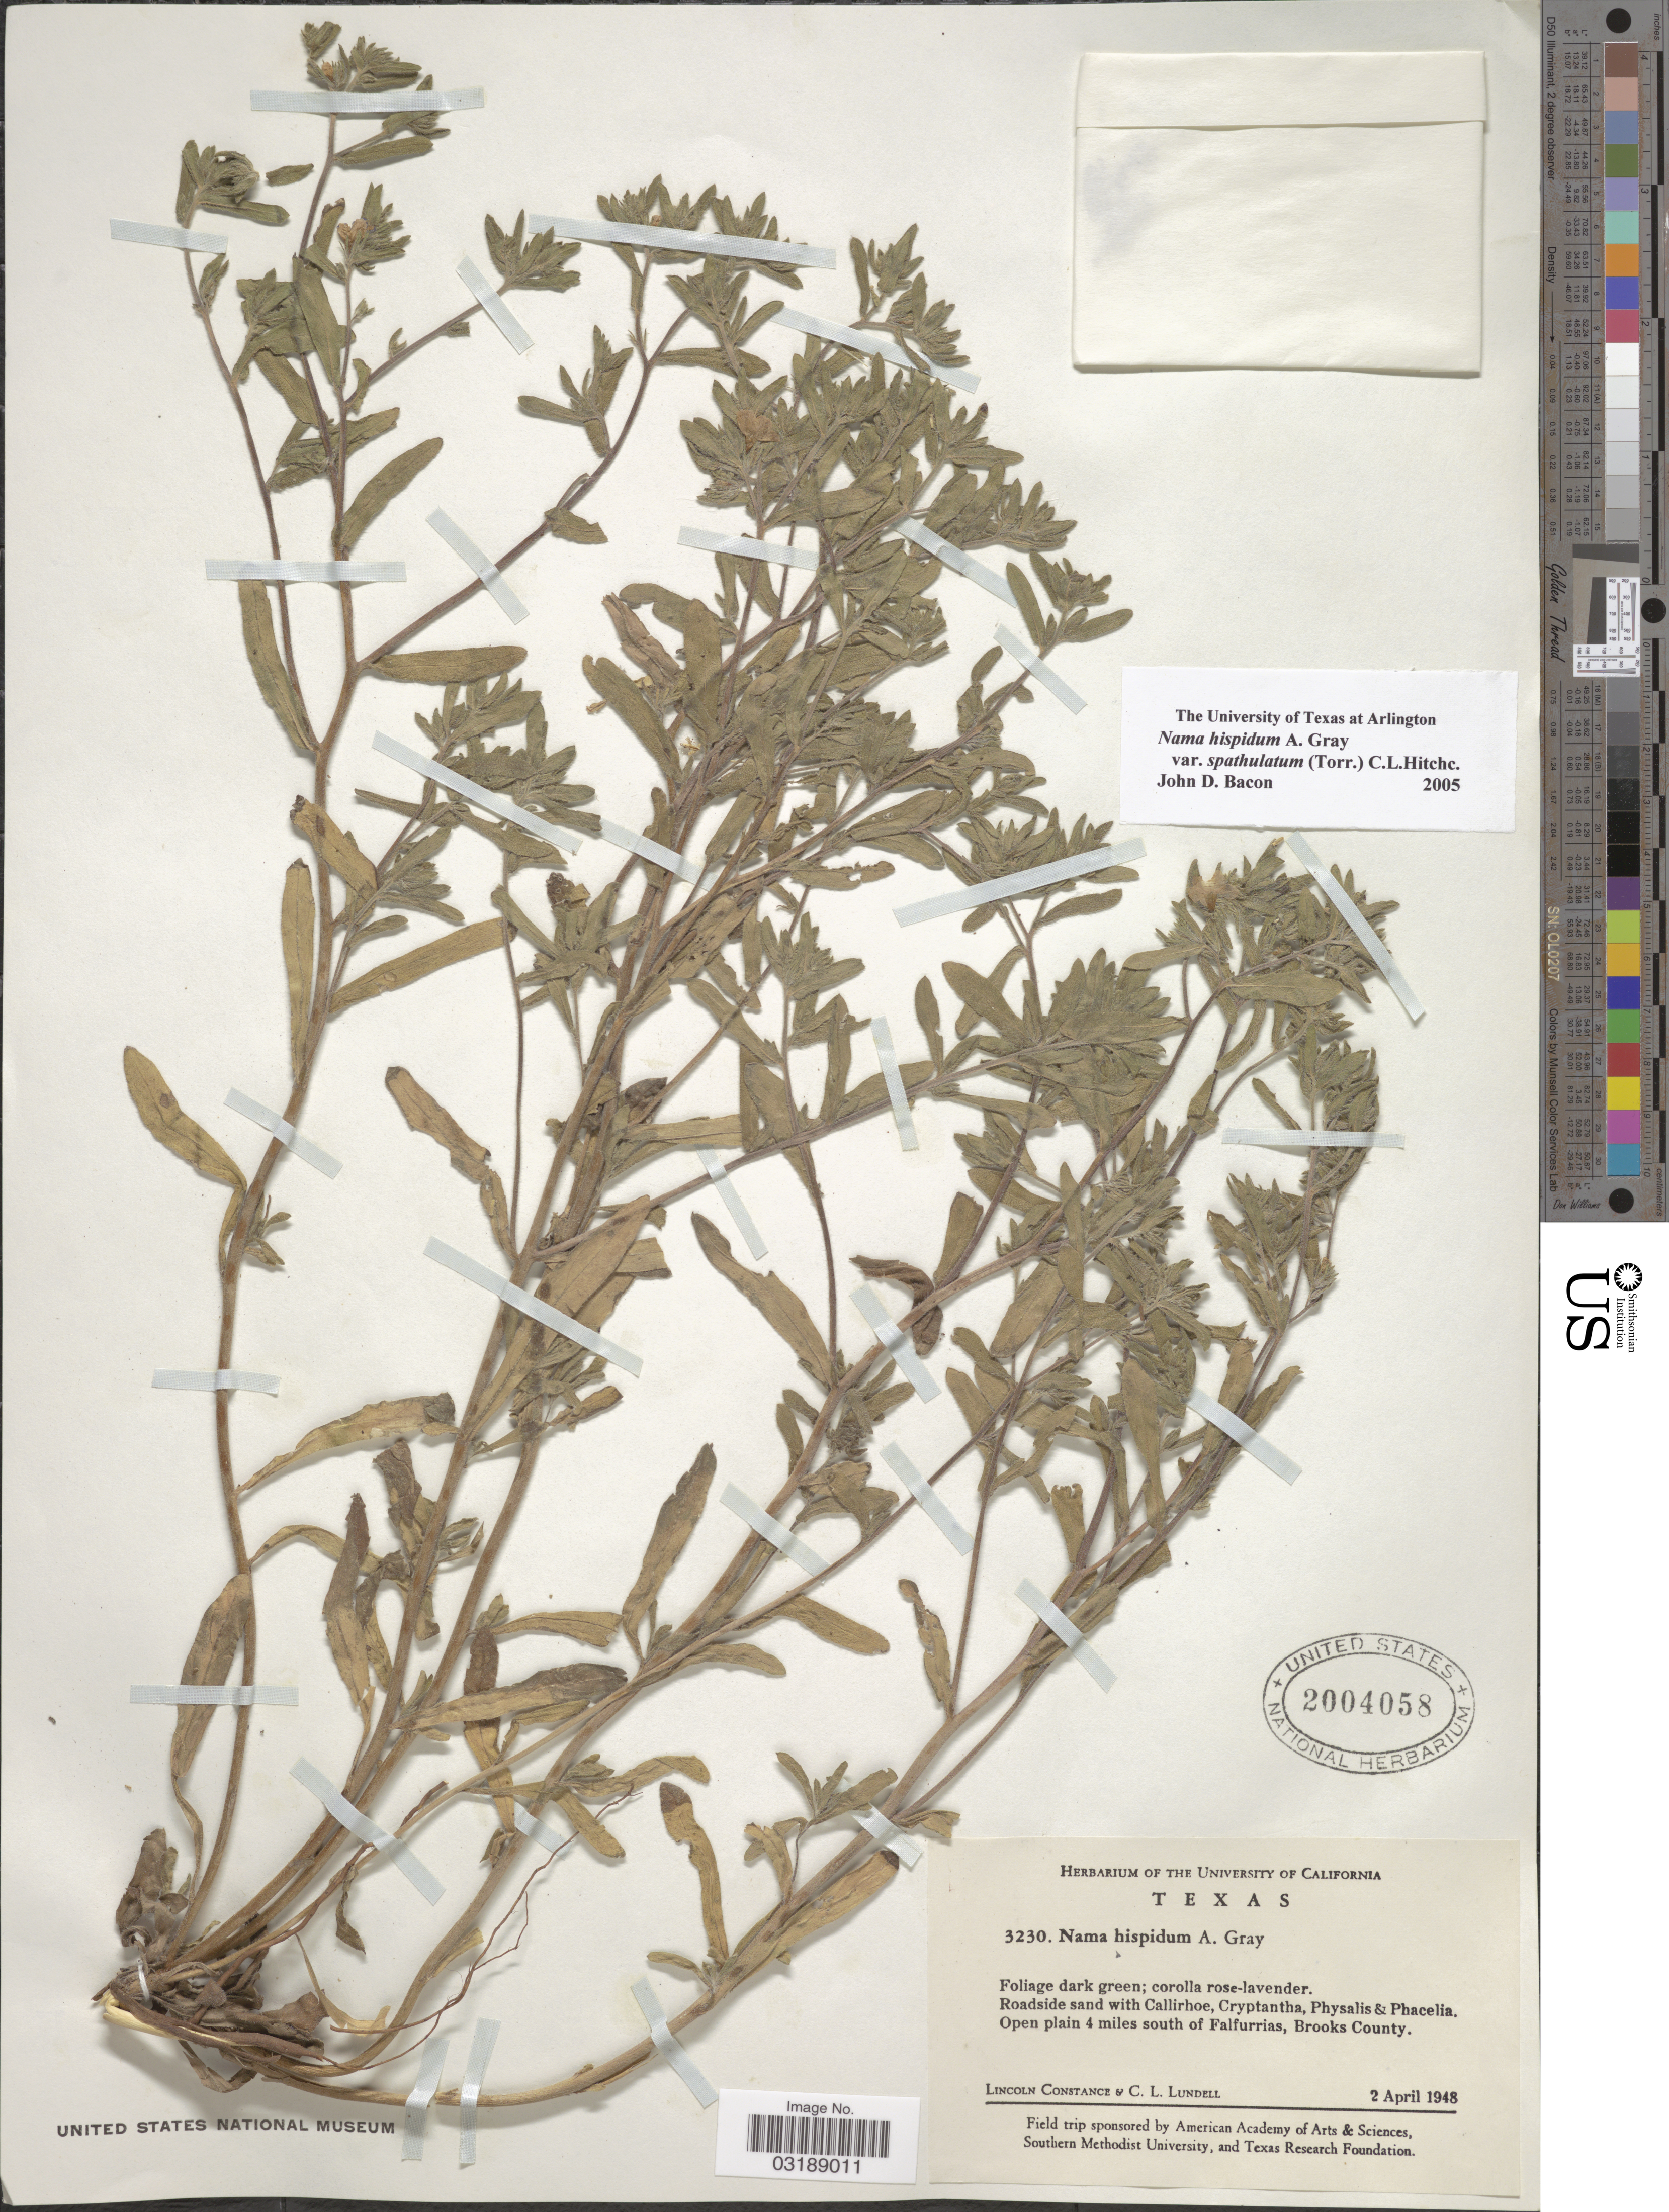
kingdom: Plantae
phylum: Tracheophyta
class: Magnoliopsida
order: Boraginales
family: Namaceae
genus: Nama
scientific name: Nama hispida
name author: A. Gray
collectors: L. Constance & C. L. Lundell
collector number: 3230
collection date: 1948-04-02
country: United States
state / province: Texas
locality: Open plain 4 miles south of Falfurrias, Brooks County.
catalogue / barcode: US 2004058